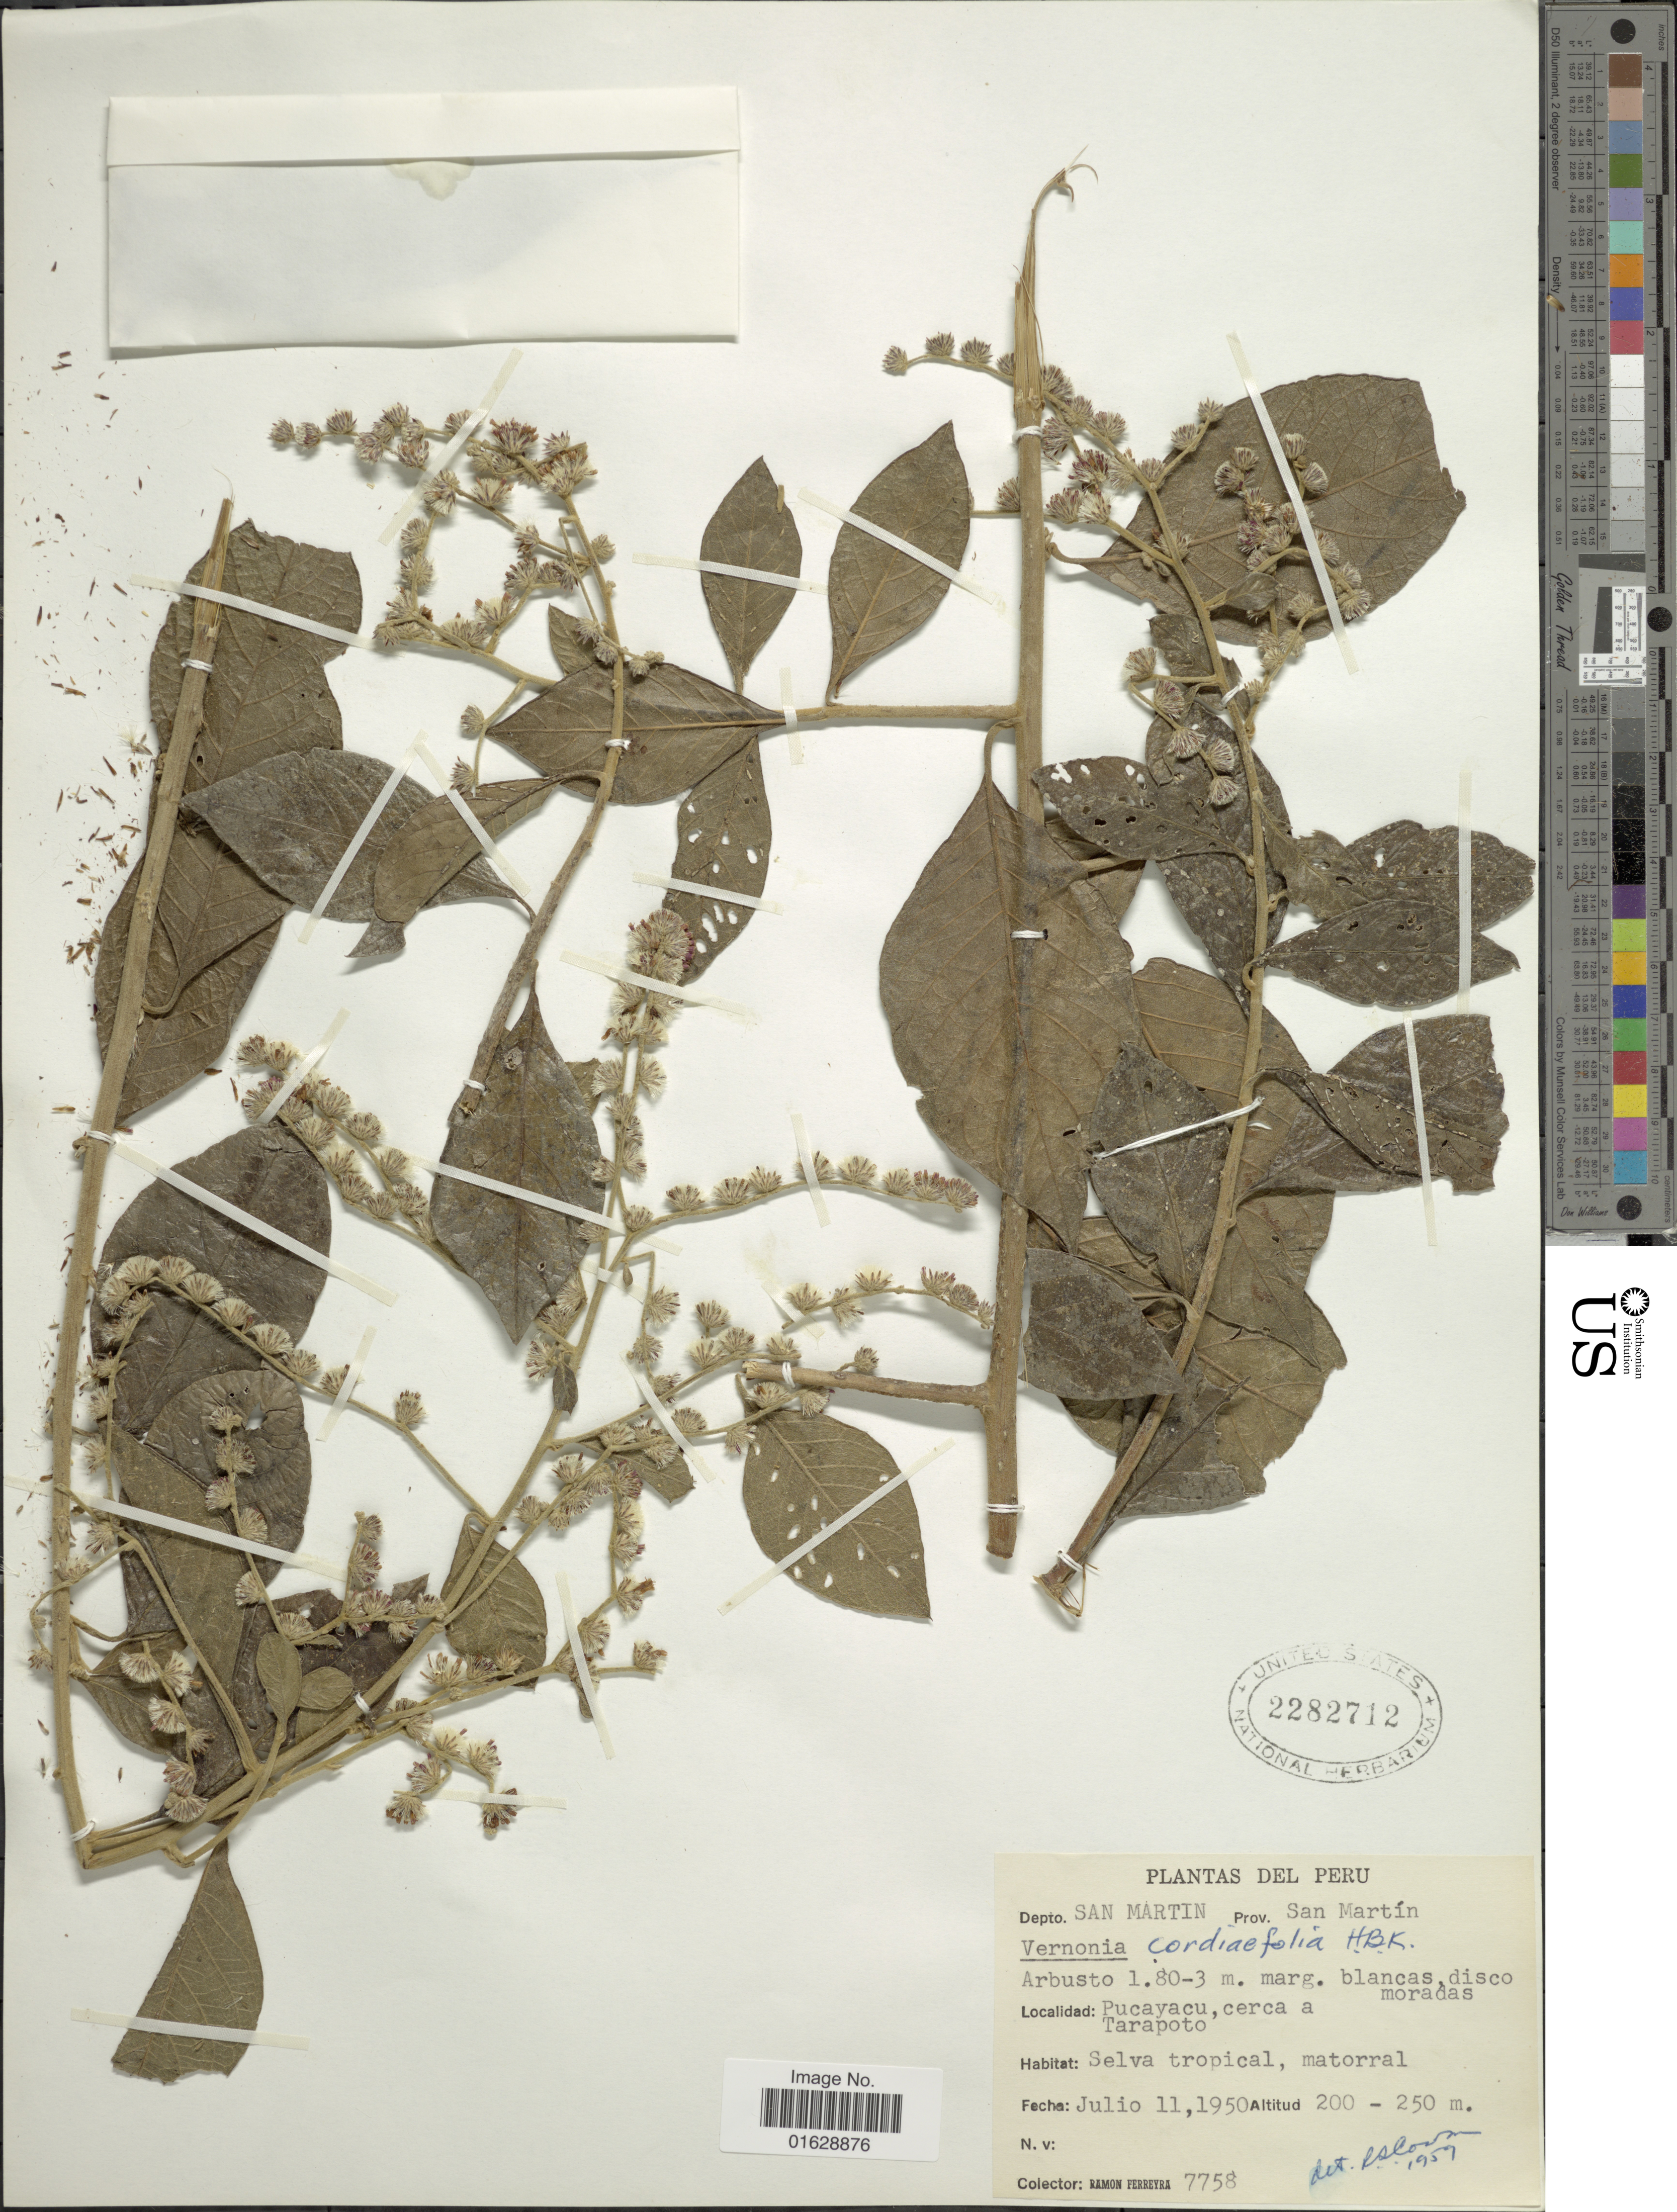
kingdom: Plantae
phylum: Tracheophyta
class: Magnoliopsida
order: Asterales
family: Asteraceae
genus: Lepidaploa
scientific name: Lepidaploa cordiaefolia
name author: (Kunth) H. Rob.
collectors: R. A. Ferreyra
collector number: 7758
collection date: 1950-07-11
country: Peru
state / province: San Martín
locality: Prov. San Martin. Pucayacu, cerca a Tarapoto.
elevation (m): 200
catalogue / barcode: US 2282712